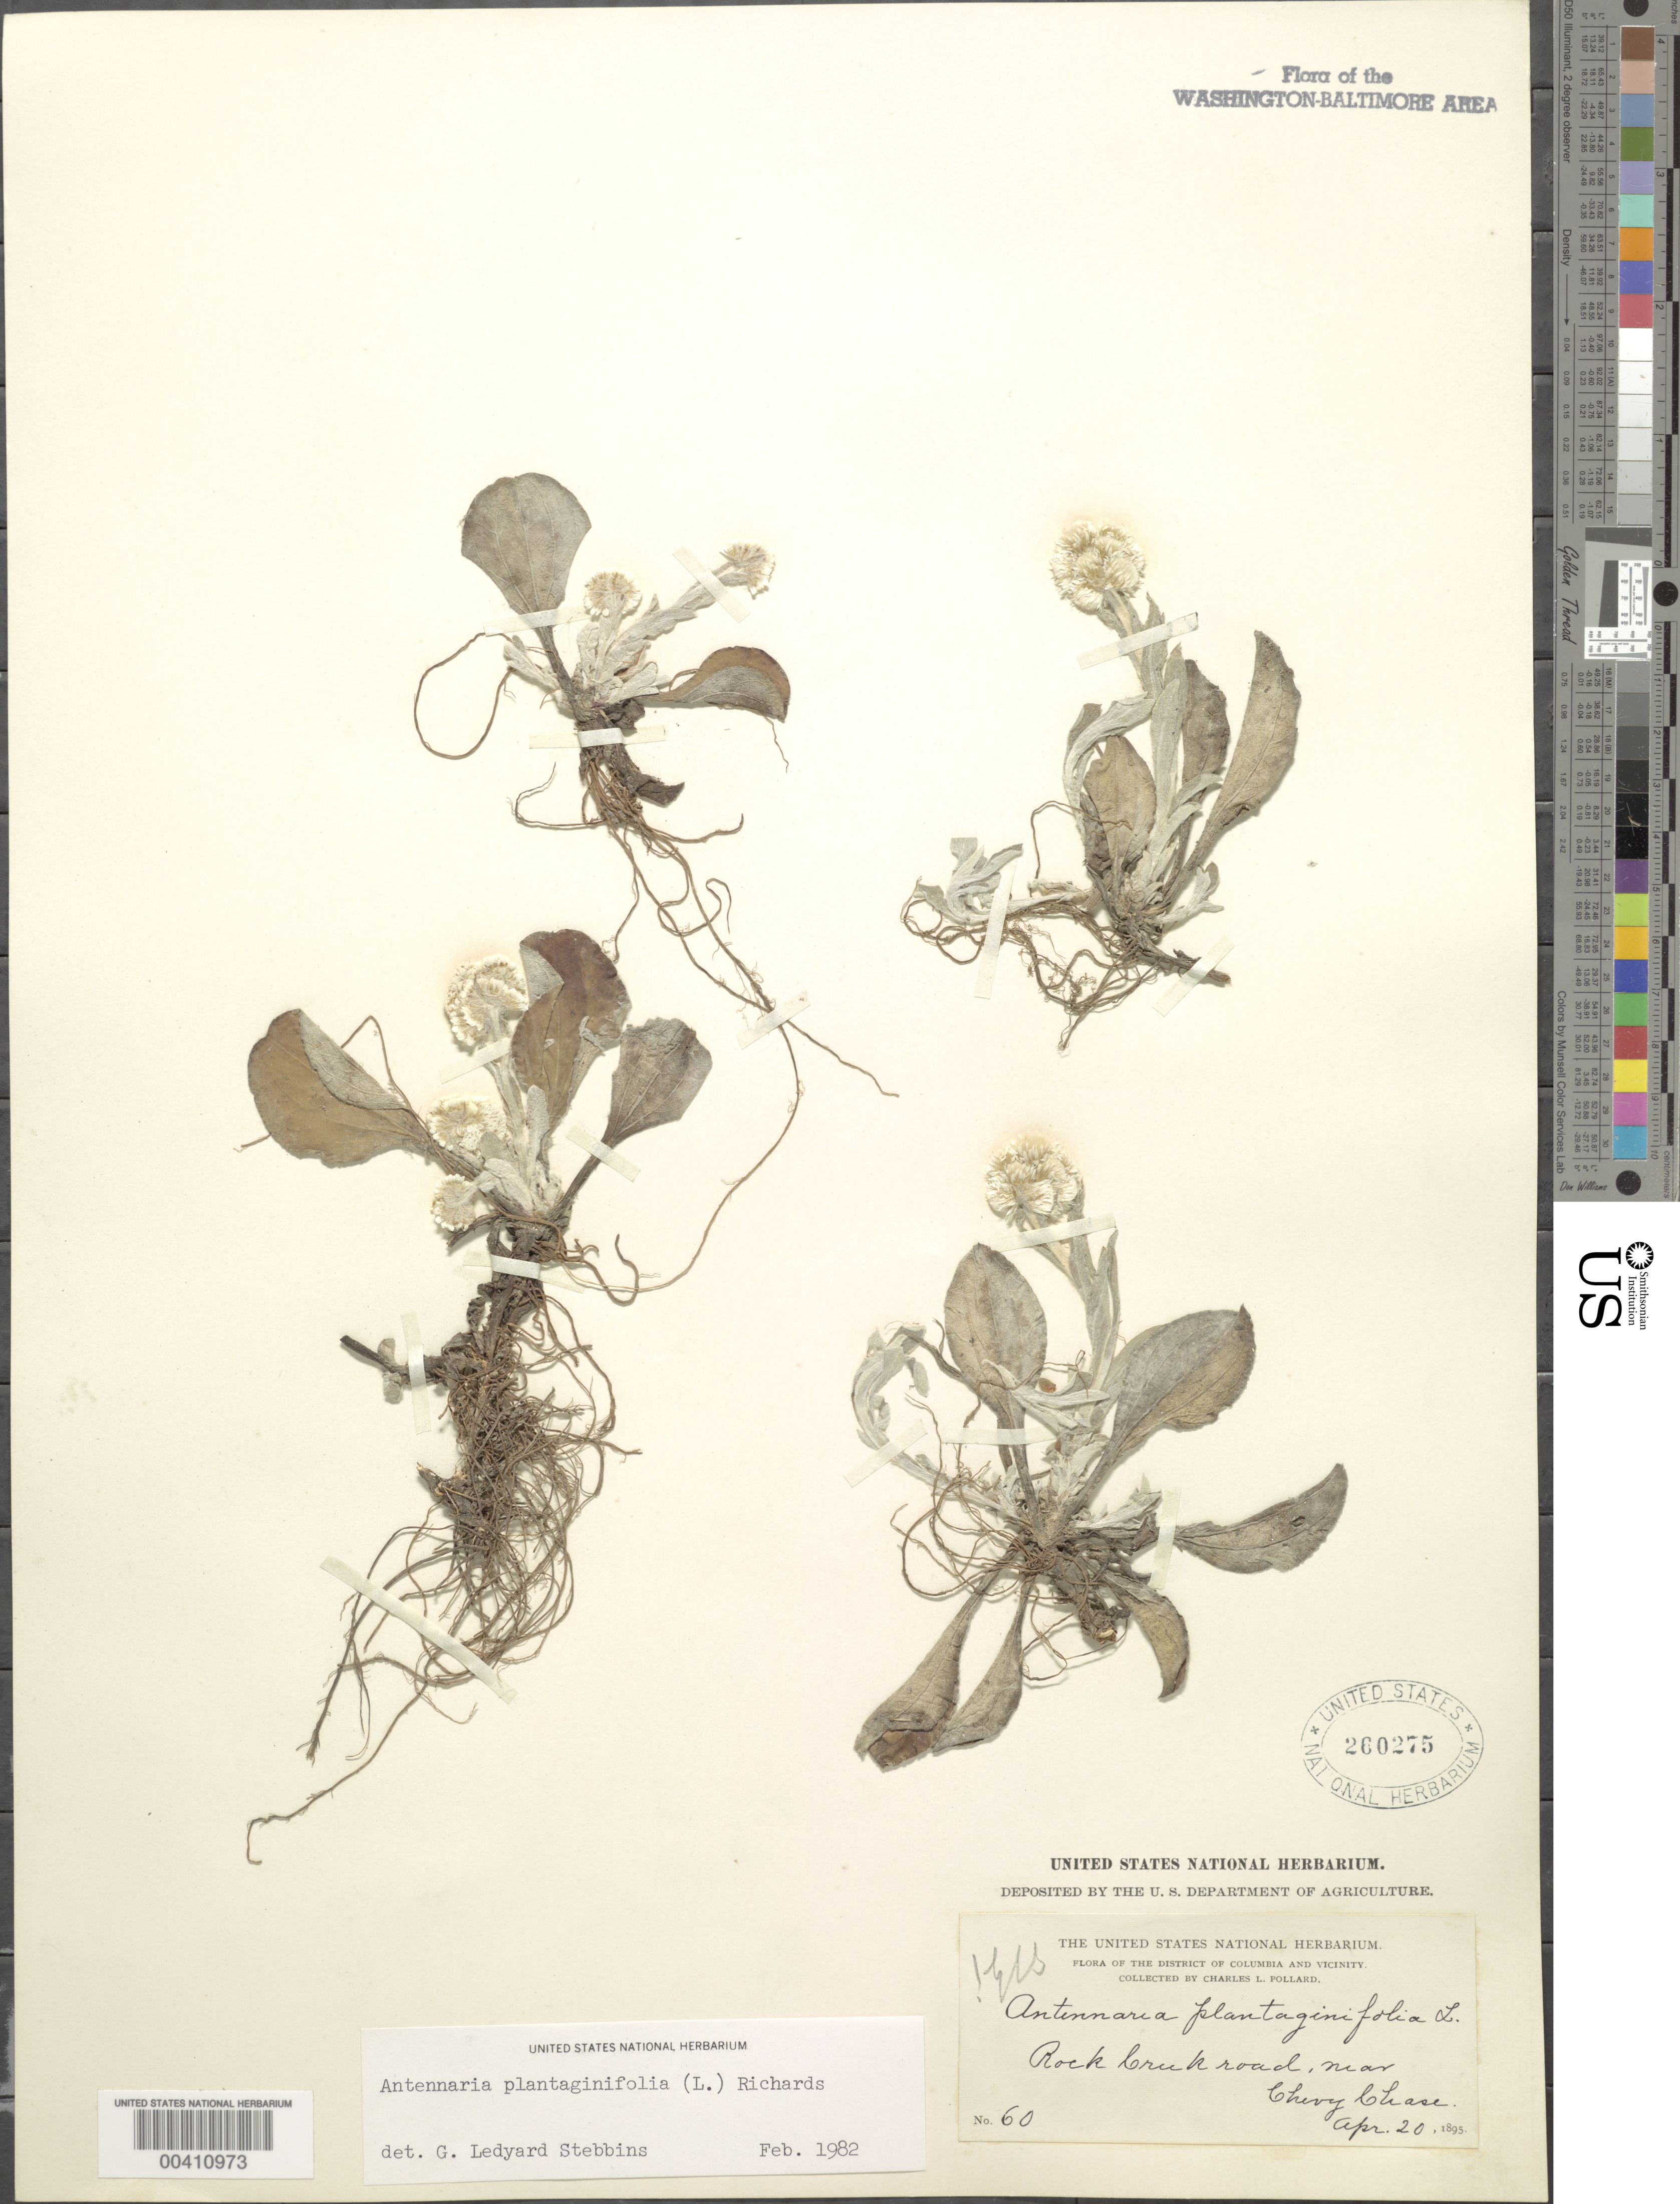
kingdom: Plantae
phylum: Tracheophyta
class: Magnoliopsida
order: Asterales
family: Asteraceae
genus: Antennaria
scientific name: Antennaria plantaginifolia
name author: (L.) Richardson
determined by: Stebbins, G. L.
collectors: C. L. Pollard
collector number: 60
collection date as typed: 20 Apr 1895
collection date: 1895-04-20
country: United States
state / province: District of Columbia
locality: Rock Creek Rd. near Chevy Chase Rock Creek Park & vicinity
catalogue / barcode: US 260275